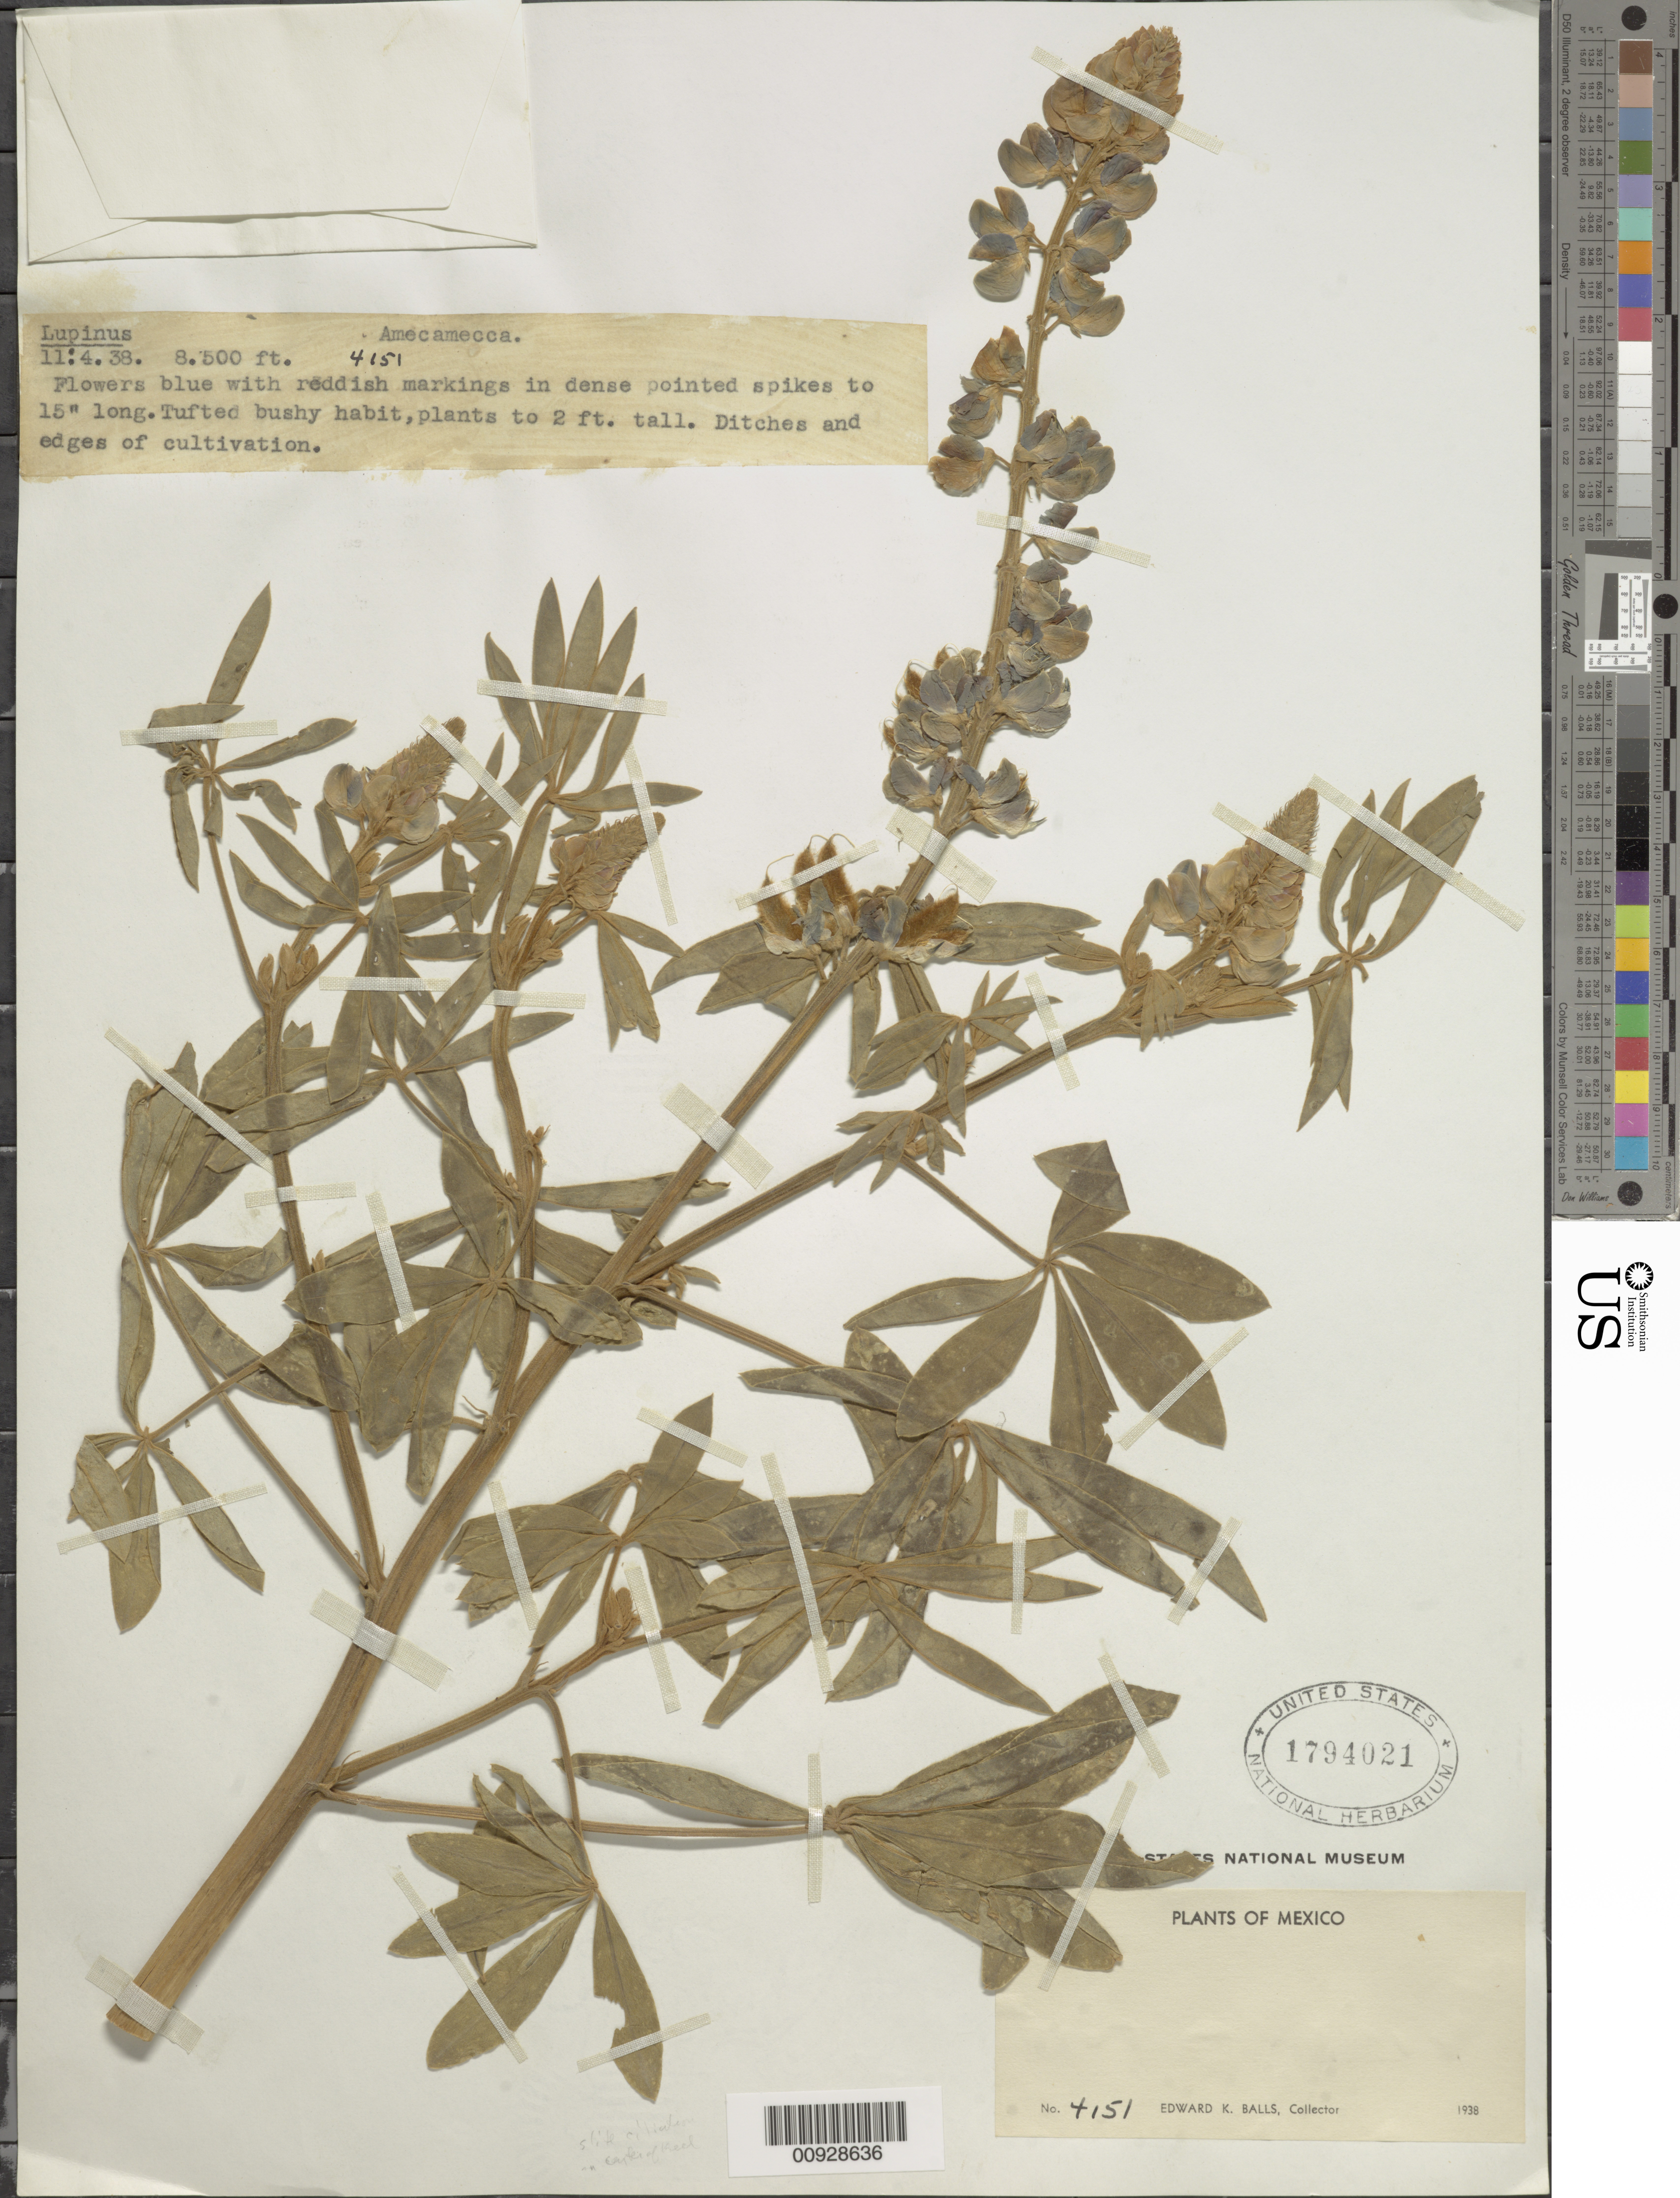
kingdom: Plantae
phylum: Tracheophyta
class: Magnoliopsida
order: Fabales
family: Fabaceae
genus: Lupinus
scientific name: Lupinus sp.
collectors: E. K. Balls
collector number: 4151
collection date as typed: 11 Apr 1938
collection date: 1938-04-11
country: Mexico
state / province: México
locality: Amecameca.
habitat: Ditches and edges of cultivation.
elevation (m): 2591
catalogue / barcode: US 1794021